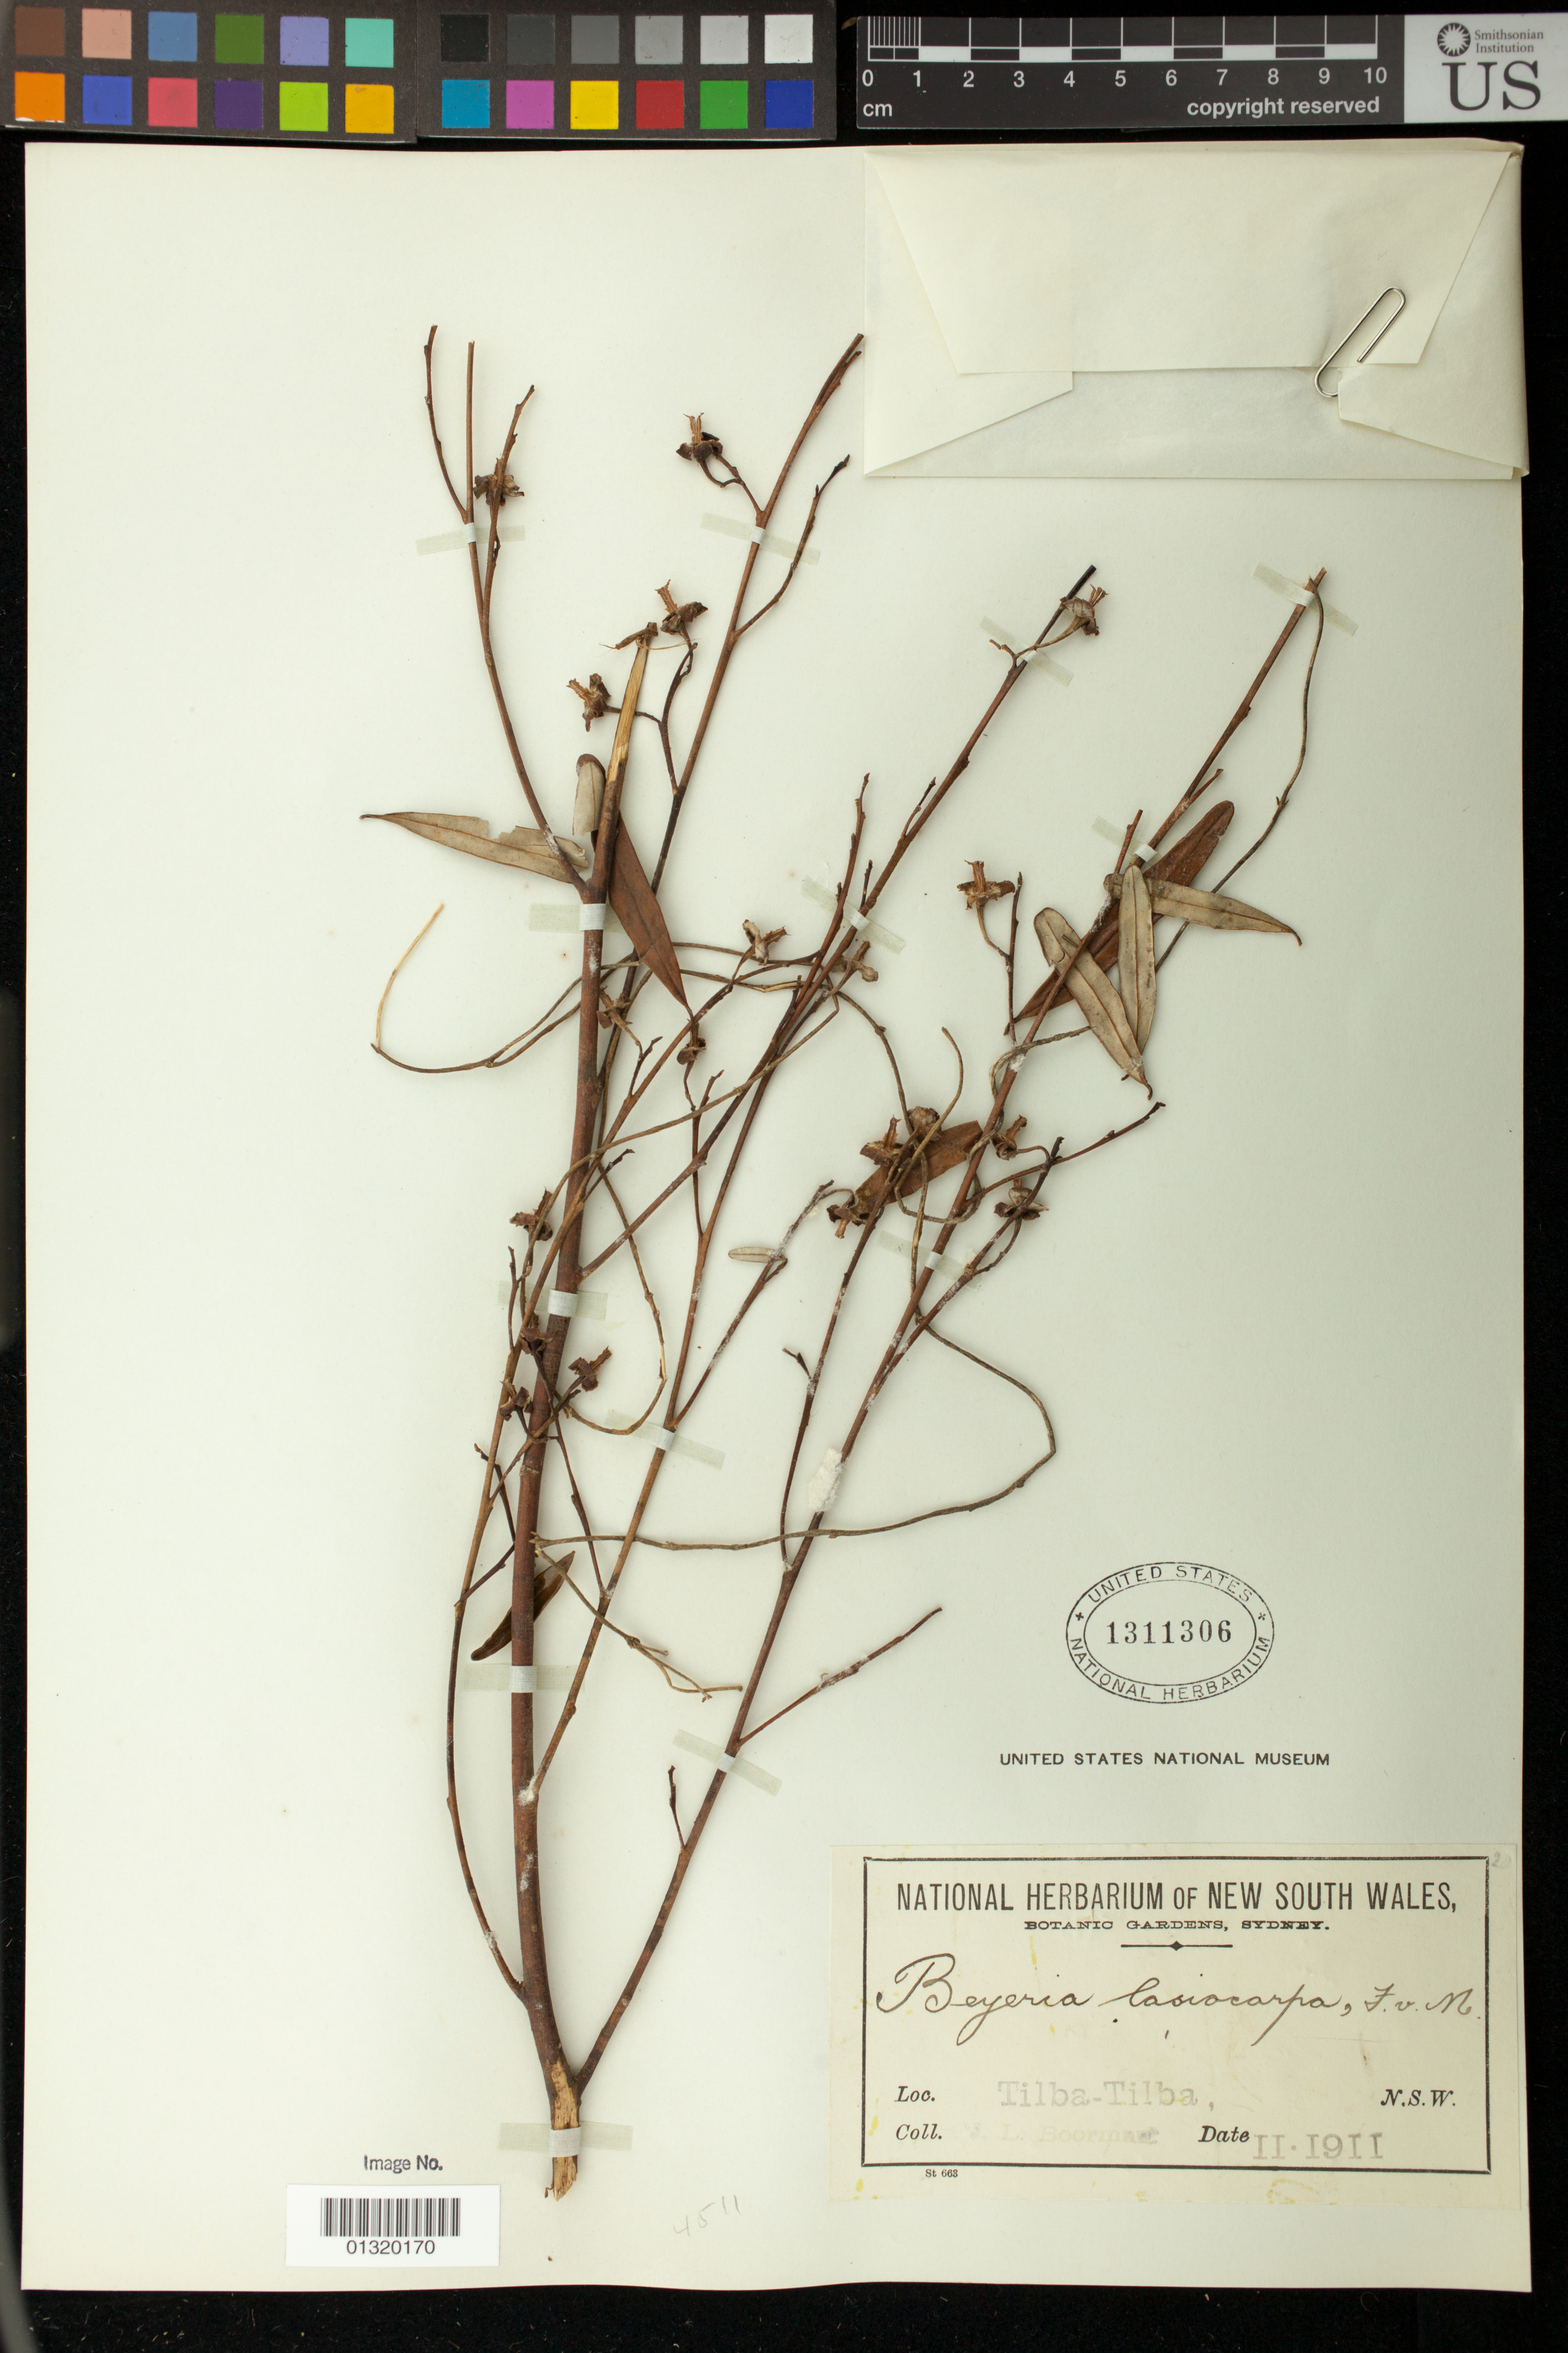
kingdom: Plantae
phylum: Tracheophyta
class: Magnoliopsida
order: Malpighiales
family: Euphorbiaceae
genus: Beyeria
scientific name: Beyeria lasiocarpa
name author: (F. Muell.) Müll. Arg.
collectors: J. Boorman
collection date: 1911-02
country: Australia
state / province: New South Wales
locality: Tilba-Tilba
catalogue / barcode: US 1311306